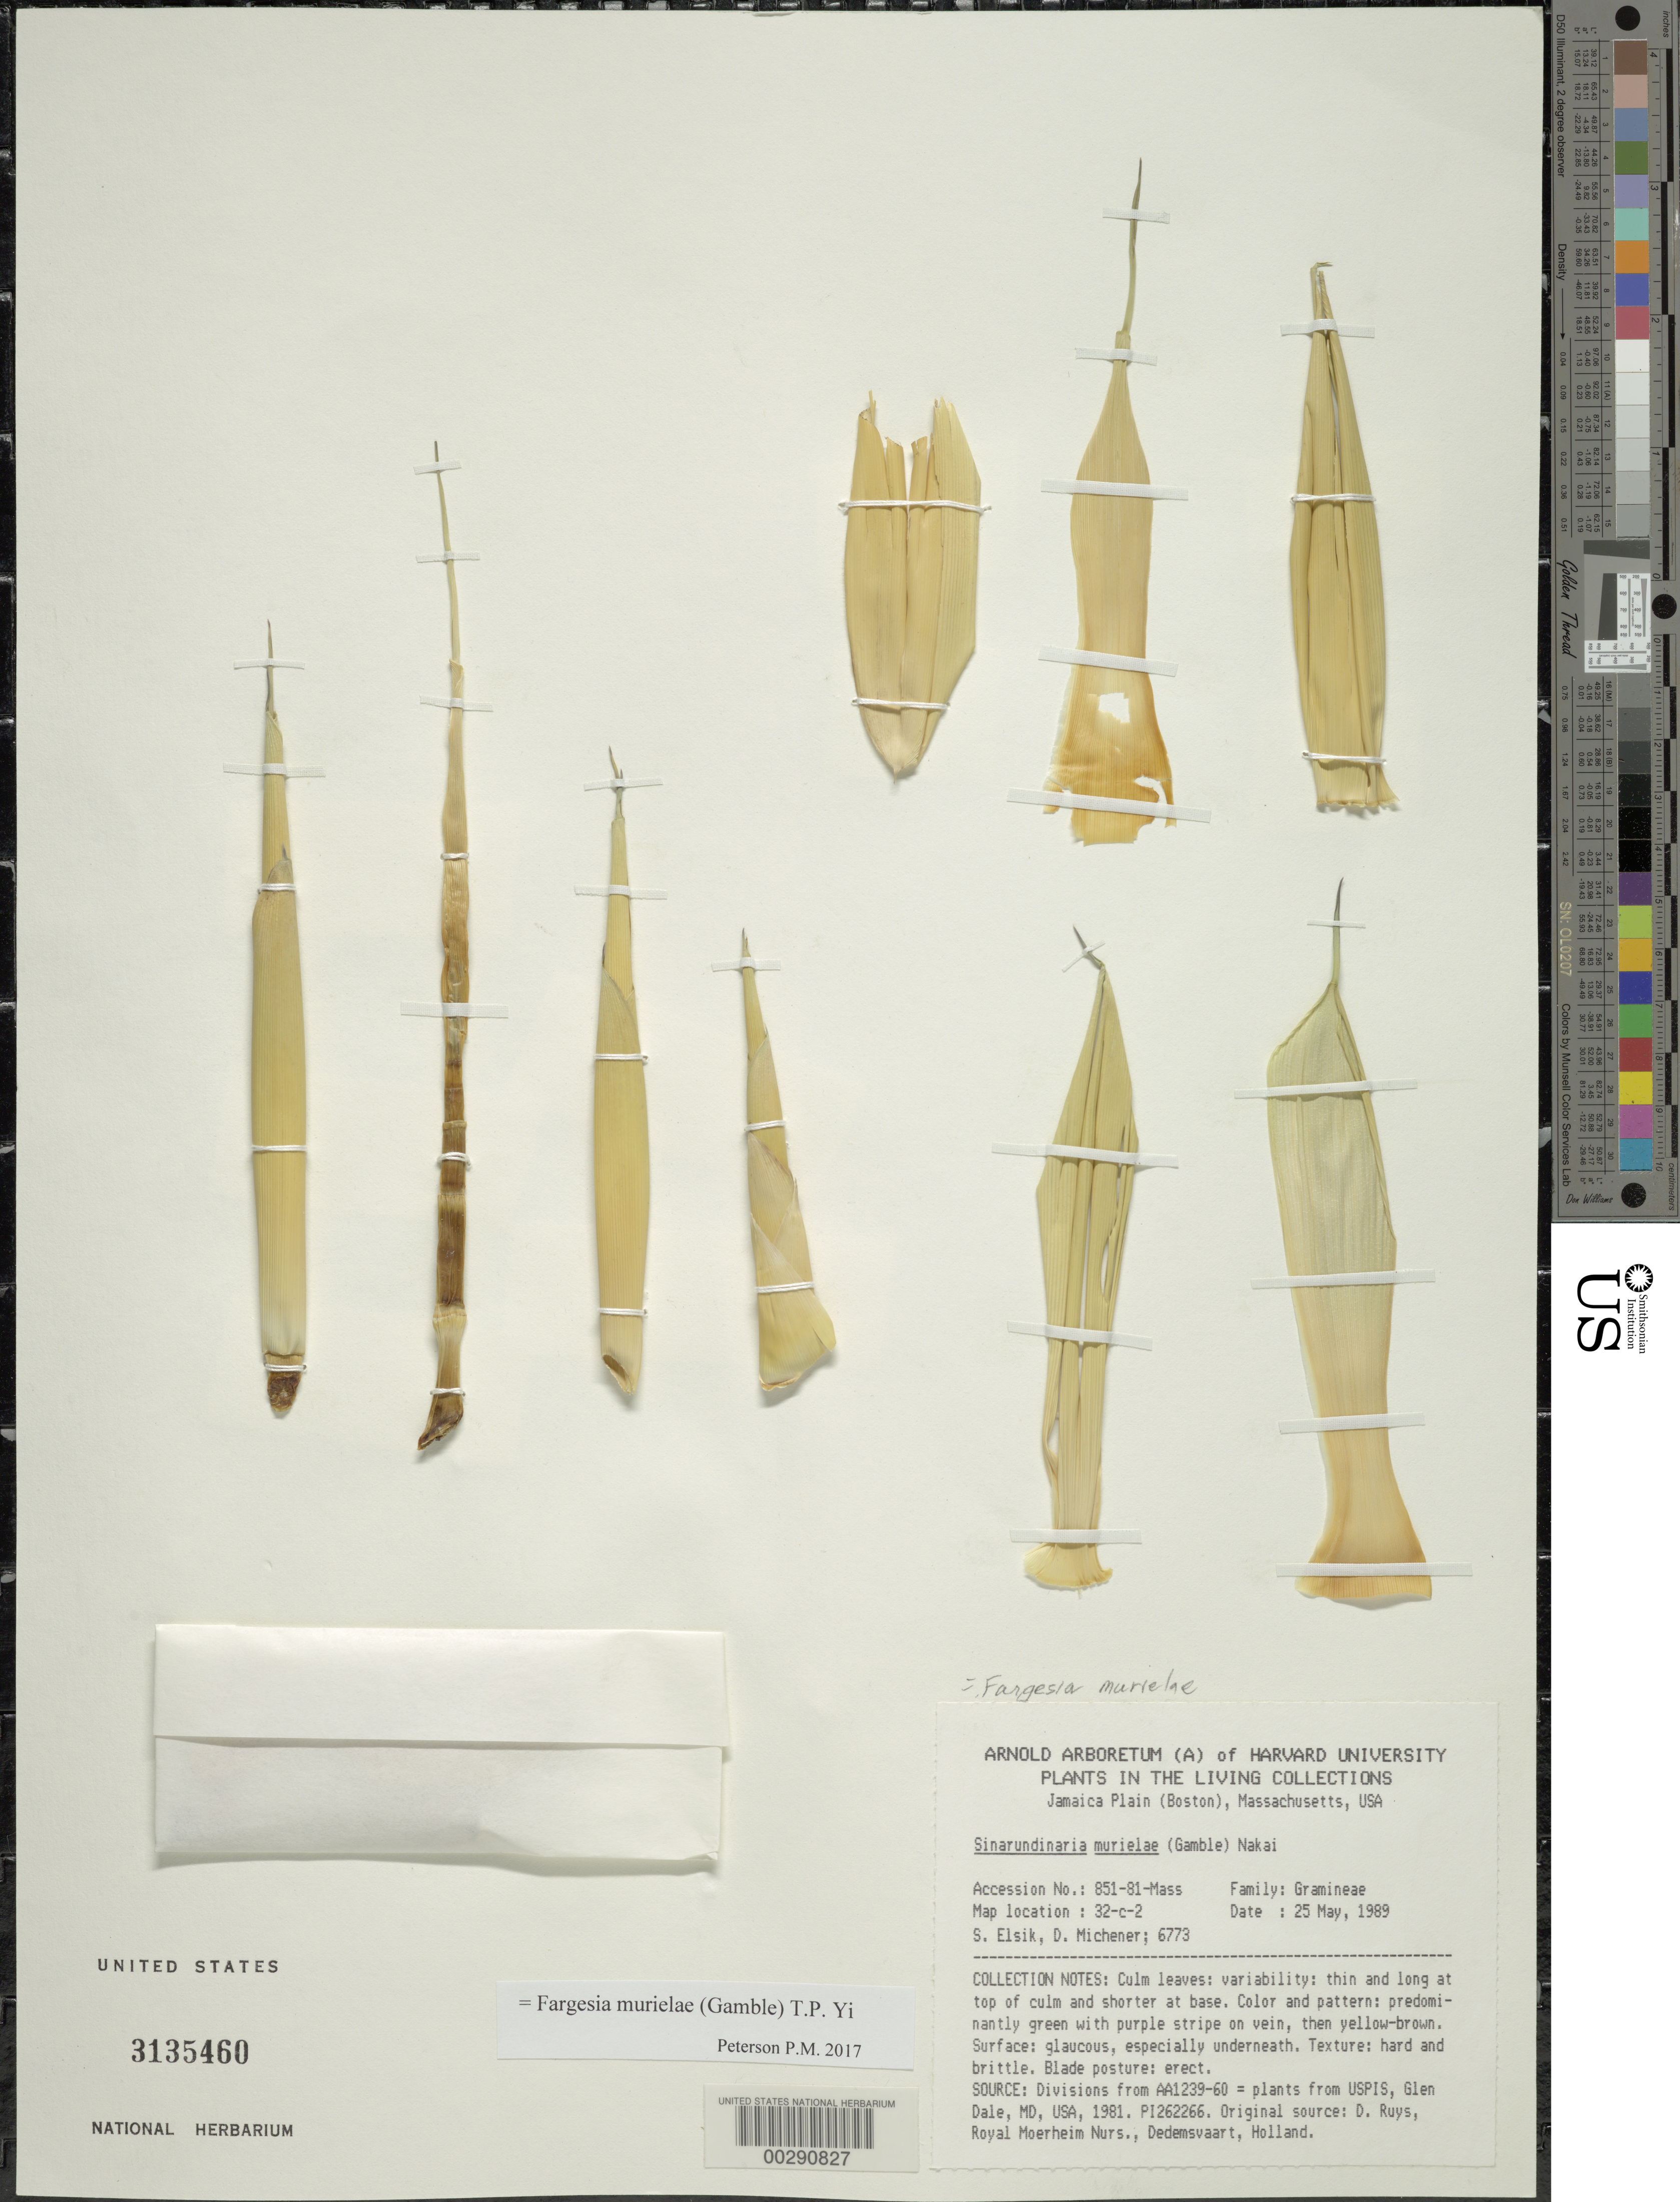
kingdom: Plantae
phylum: Tracheophyta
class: Liliopsida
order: Poales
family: Poaceae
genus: Fargesia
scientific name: Fargesia murielae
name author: (Gamble) T.P. Yi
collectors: S. Elsik & D. Michener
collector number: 6773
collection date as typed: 25 May 1989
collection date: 1989-05-25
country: United States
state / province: Florida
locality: Southern Florida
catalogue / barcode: US 3135460